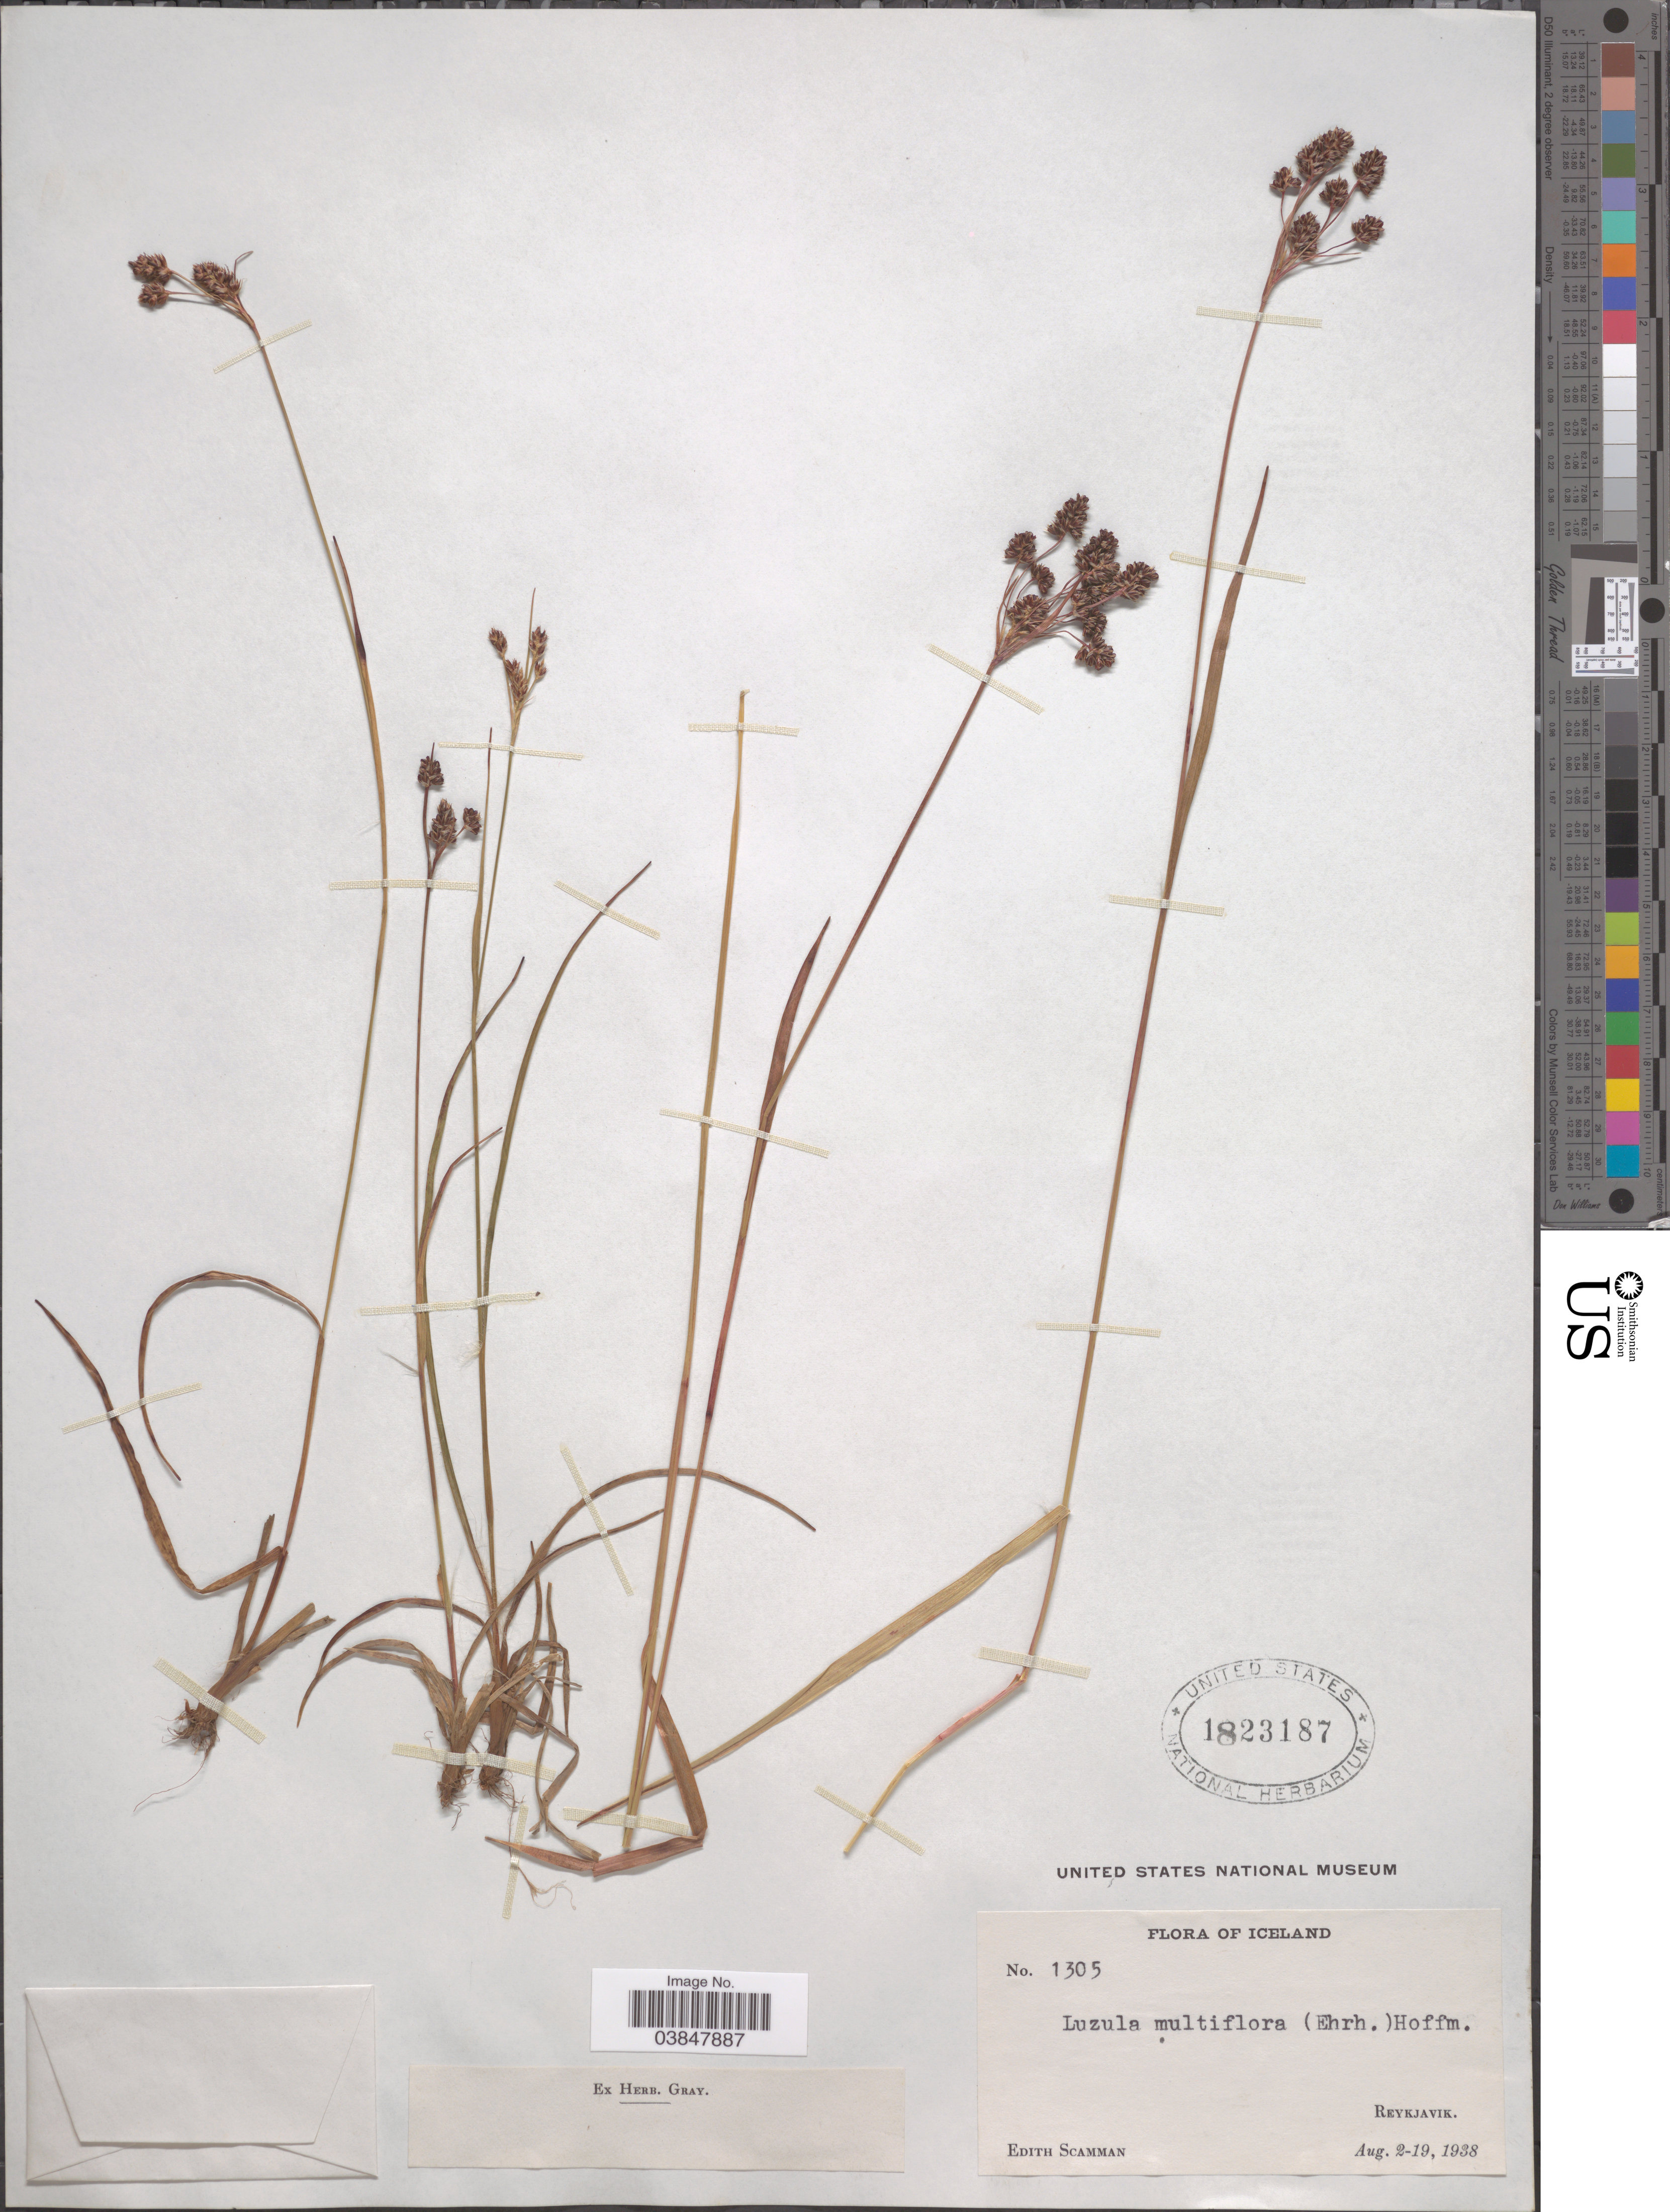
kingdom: Plantae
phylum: Tracheophyta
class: Liliopsida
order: Poales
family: Juncaceae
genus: Luzula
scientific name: Luzula multiflora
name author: (Ehrh.) Lej.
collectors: E. Scamman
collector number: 1305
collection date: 1938-08-02/1938-08-19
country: Iceland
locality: Reykjavik.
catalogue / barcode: US 1823187